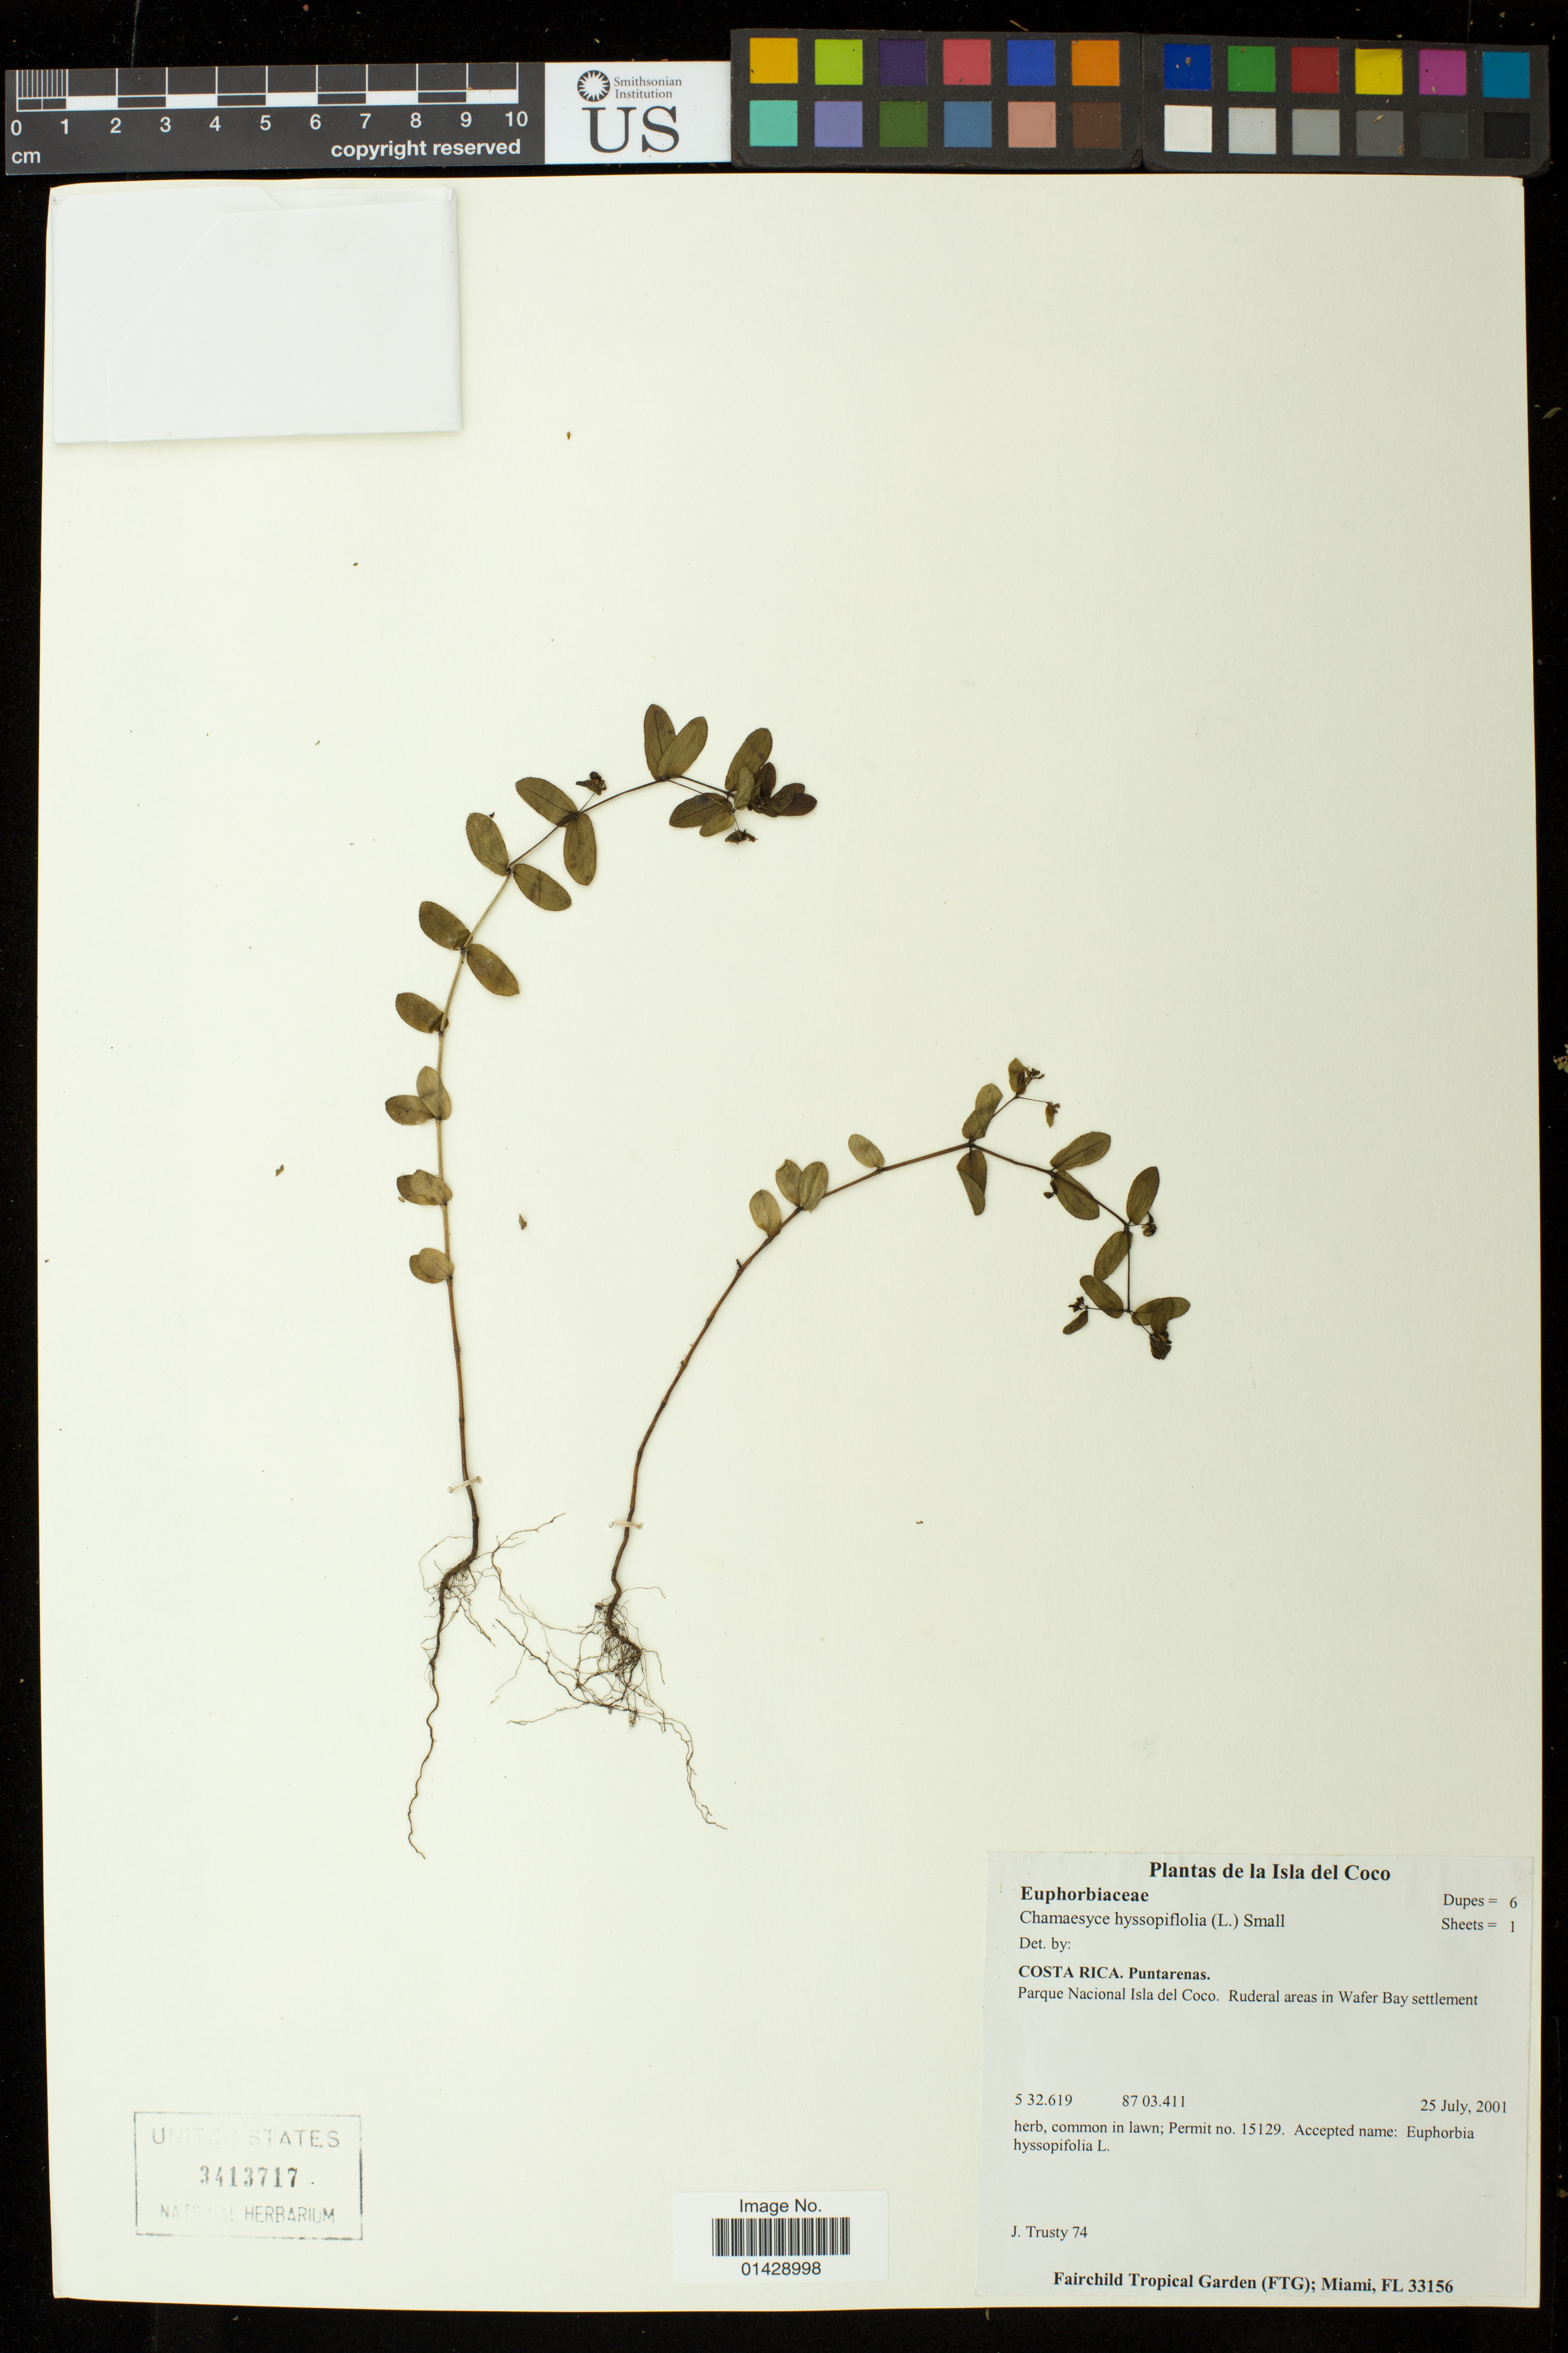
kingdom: Plantae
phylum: Tracheophyta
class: Magnoliopsida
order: Malpighiales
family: Euphorbiaceae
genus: Euphorbia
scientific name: Euphorbia hyssopifolia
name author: L.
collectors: J. Trusty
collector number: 74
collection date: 2001-07-25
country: Costa Rica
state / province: Puntarenas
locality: Parque Nacional Isla del Coco. Ruderal areas in Wafer Bay settlement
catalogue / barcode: US 3413717